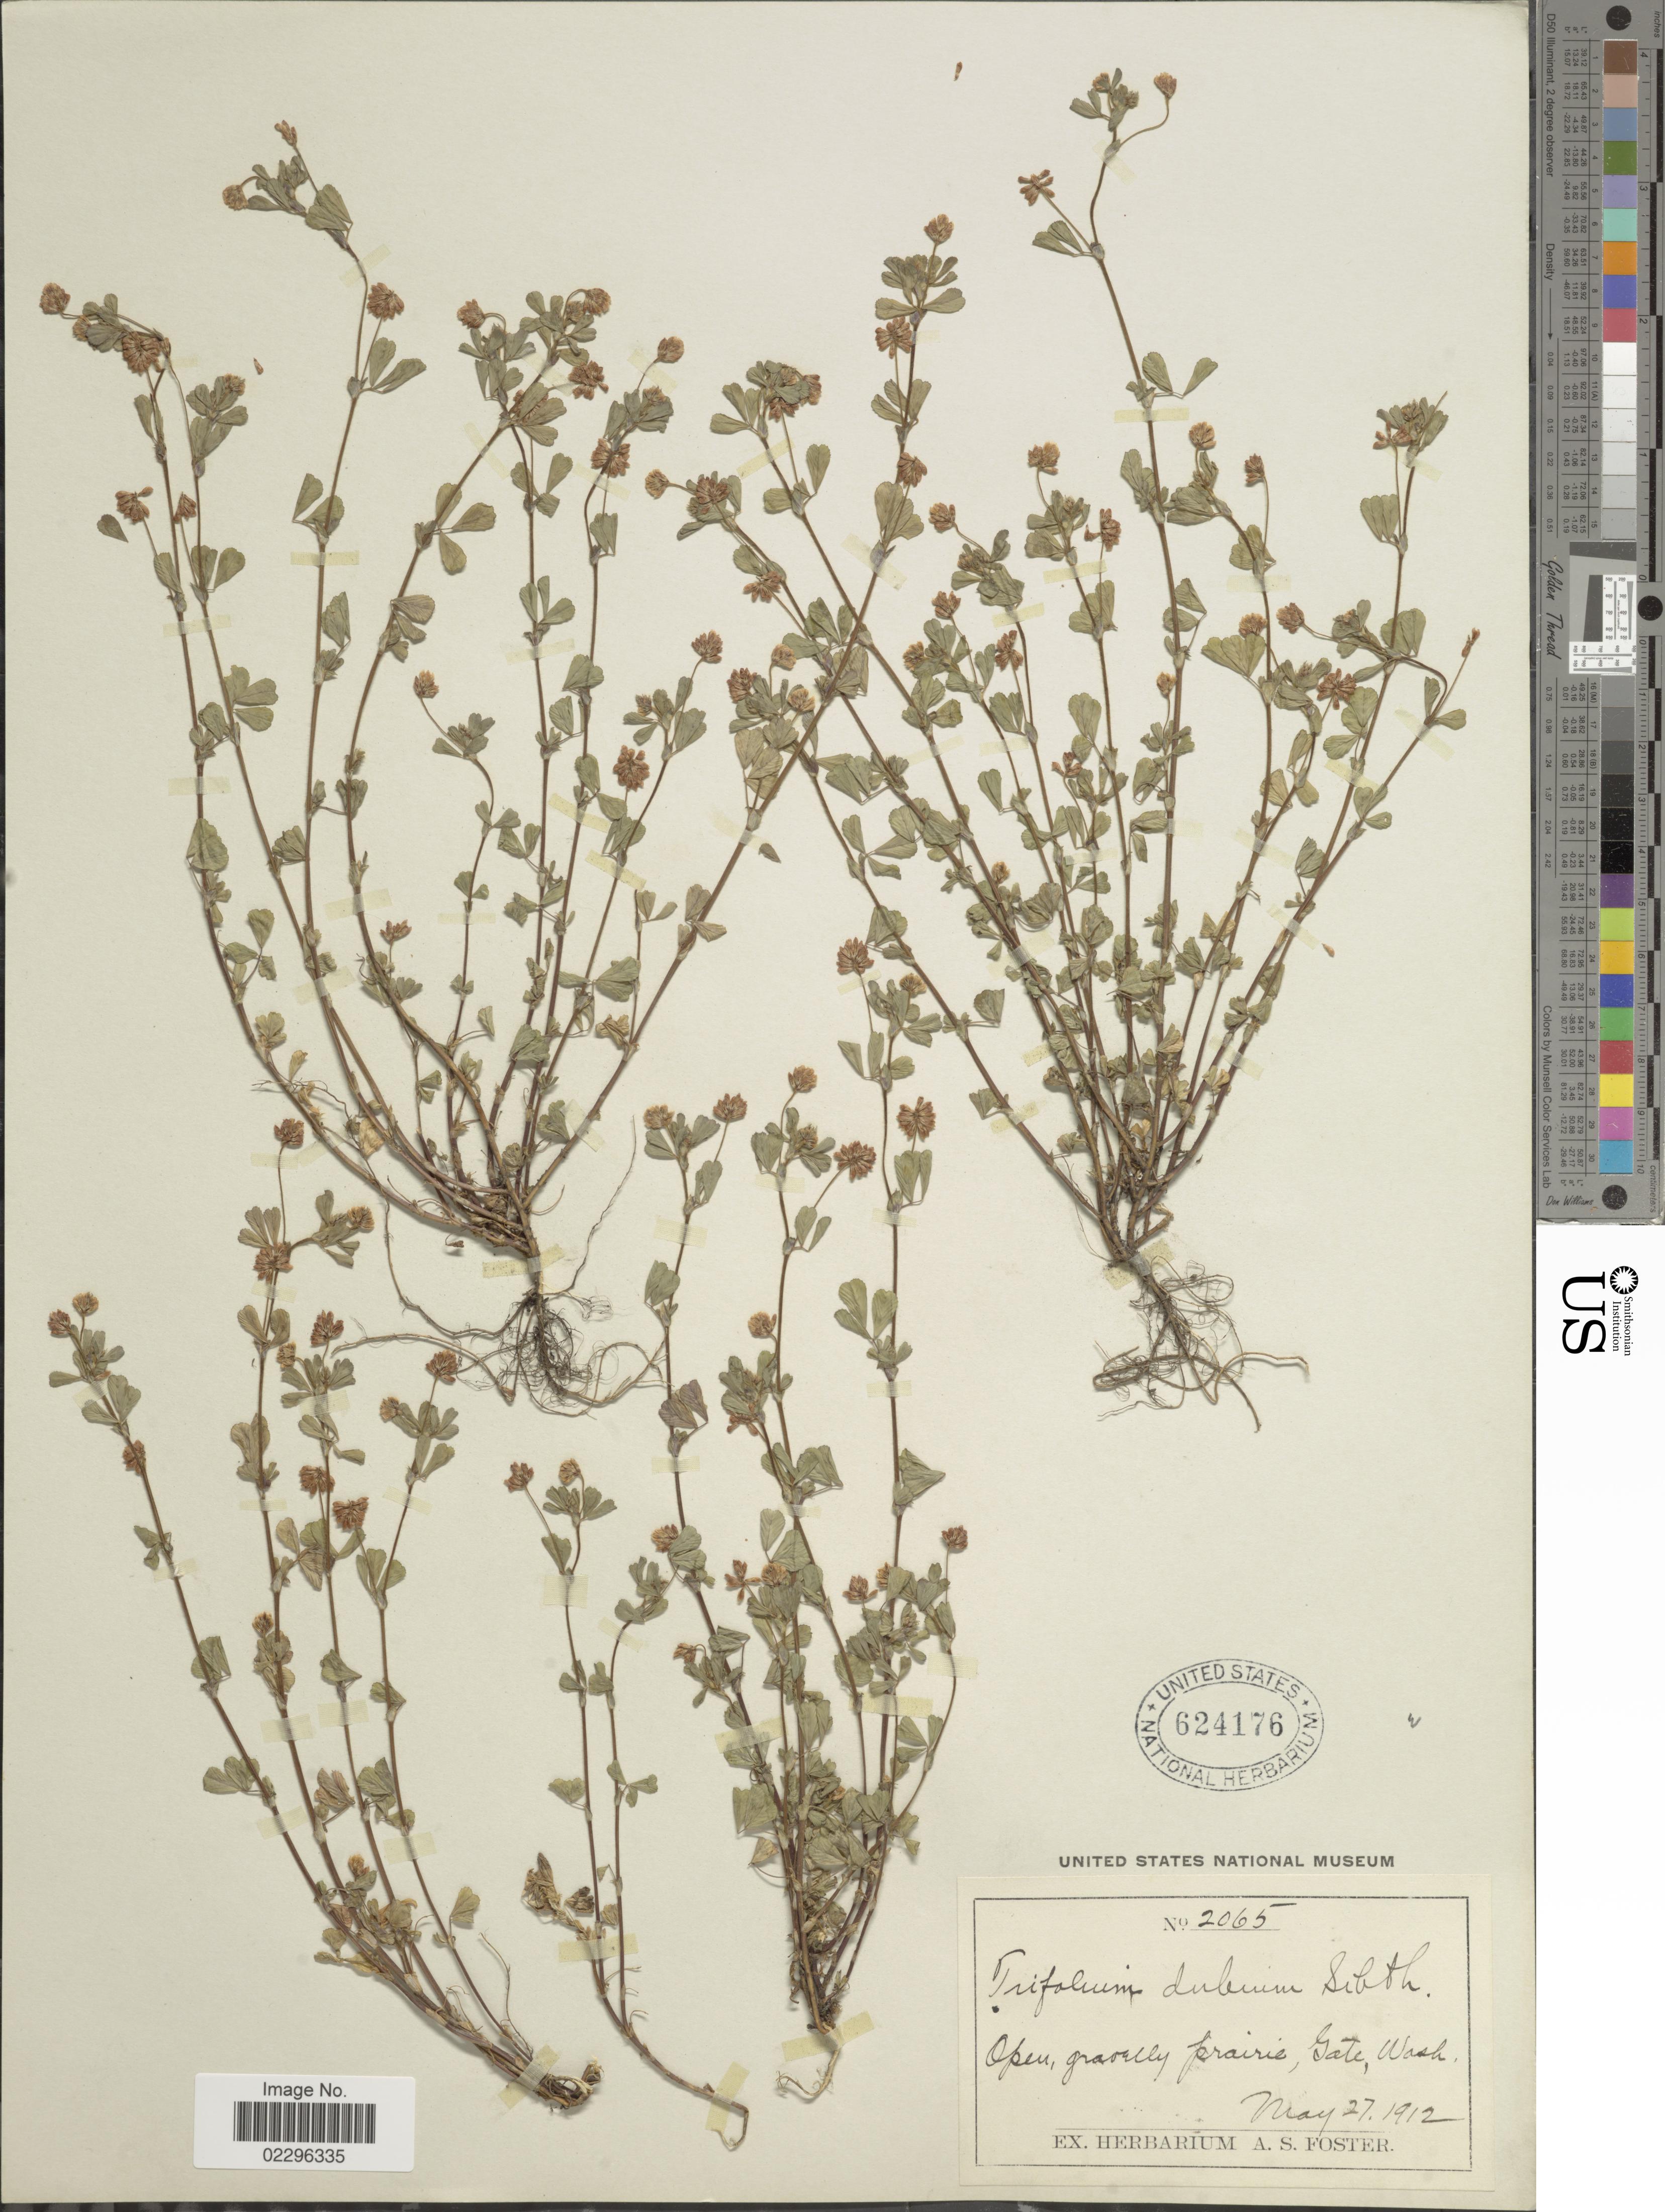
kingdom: Plantae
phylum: Tracheophyta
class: Magnoliopsida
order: Fabales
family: Fabaceae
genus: Trifolium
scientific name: Trifolium dubium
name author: Sibth.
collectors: ex herb. A. S. Foster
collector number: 2065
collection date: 1912-05-27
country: United States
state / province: Washington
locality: Open, gravelly prairie, Gate, Wash.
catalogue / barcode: US 624176